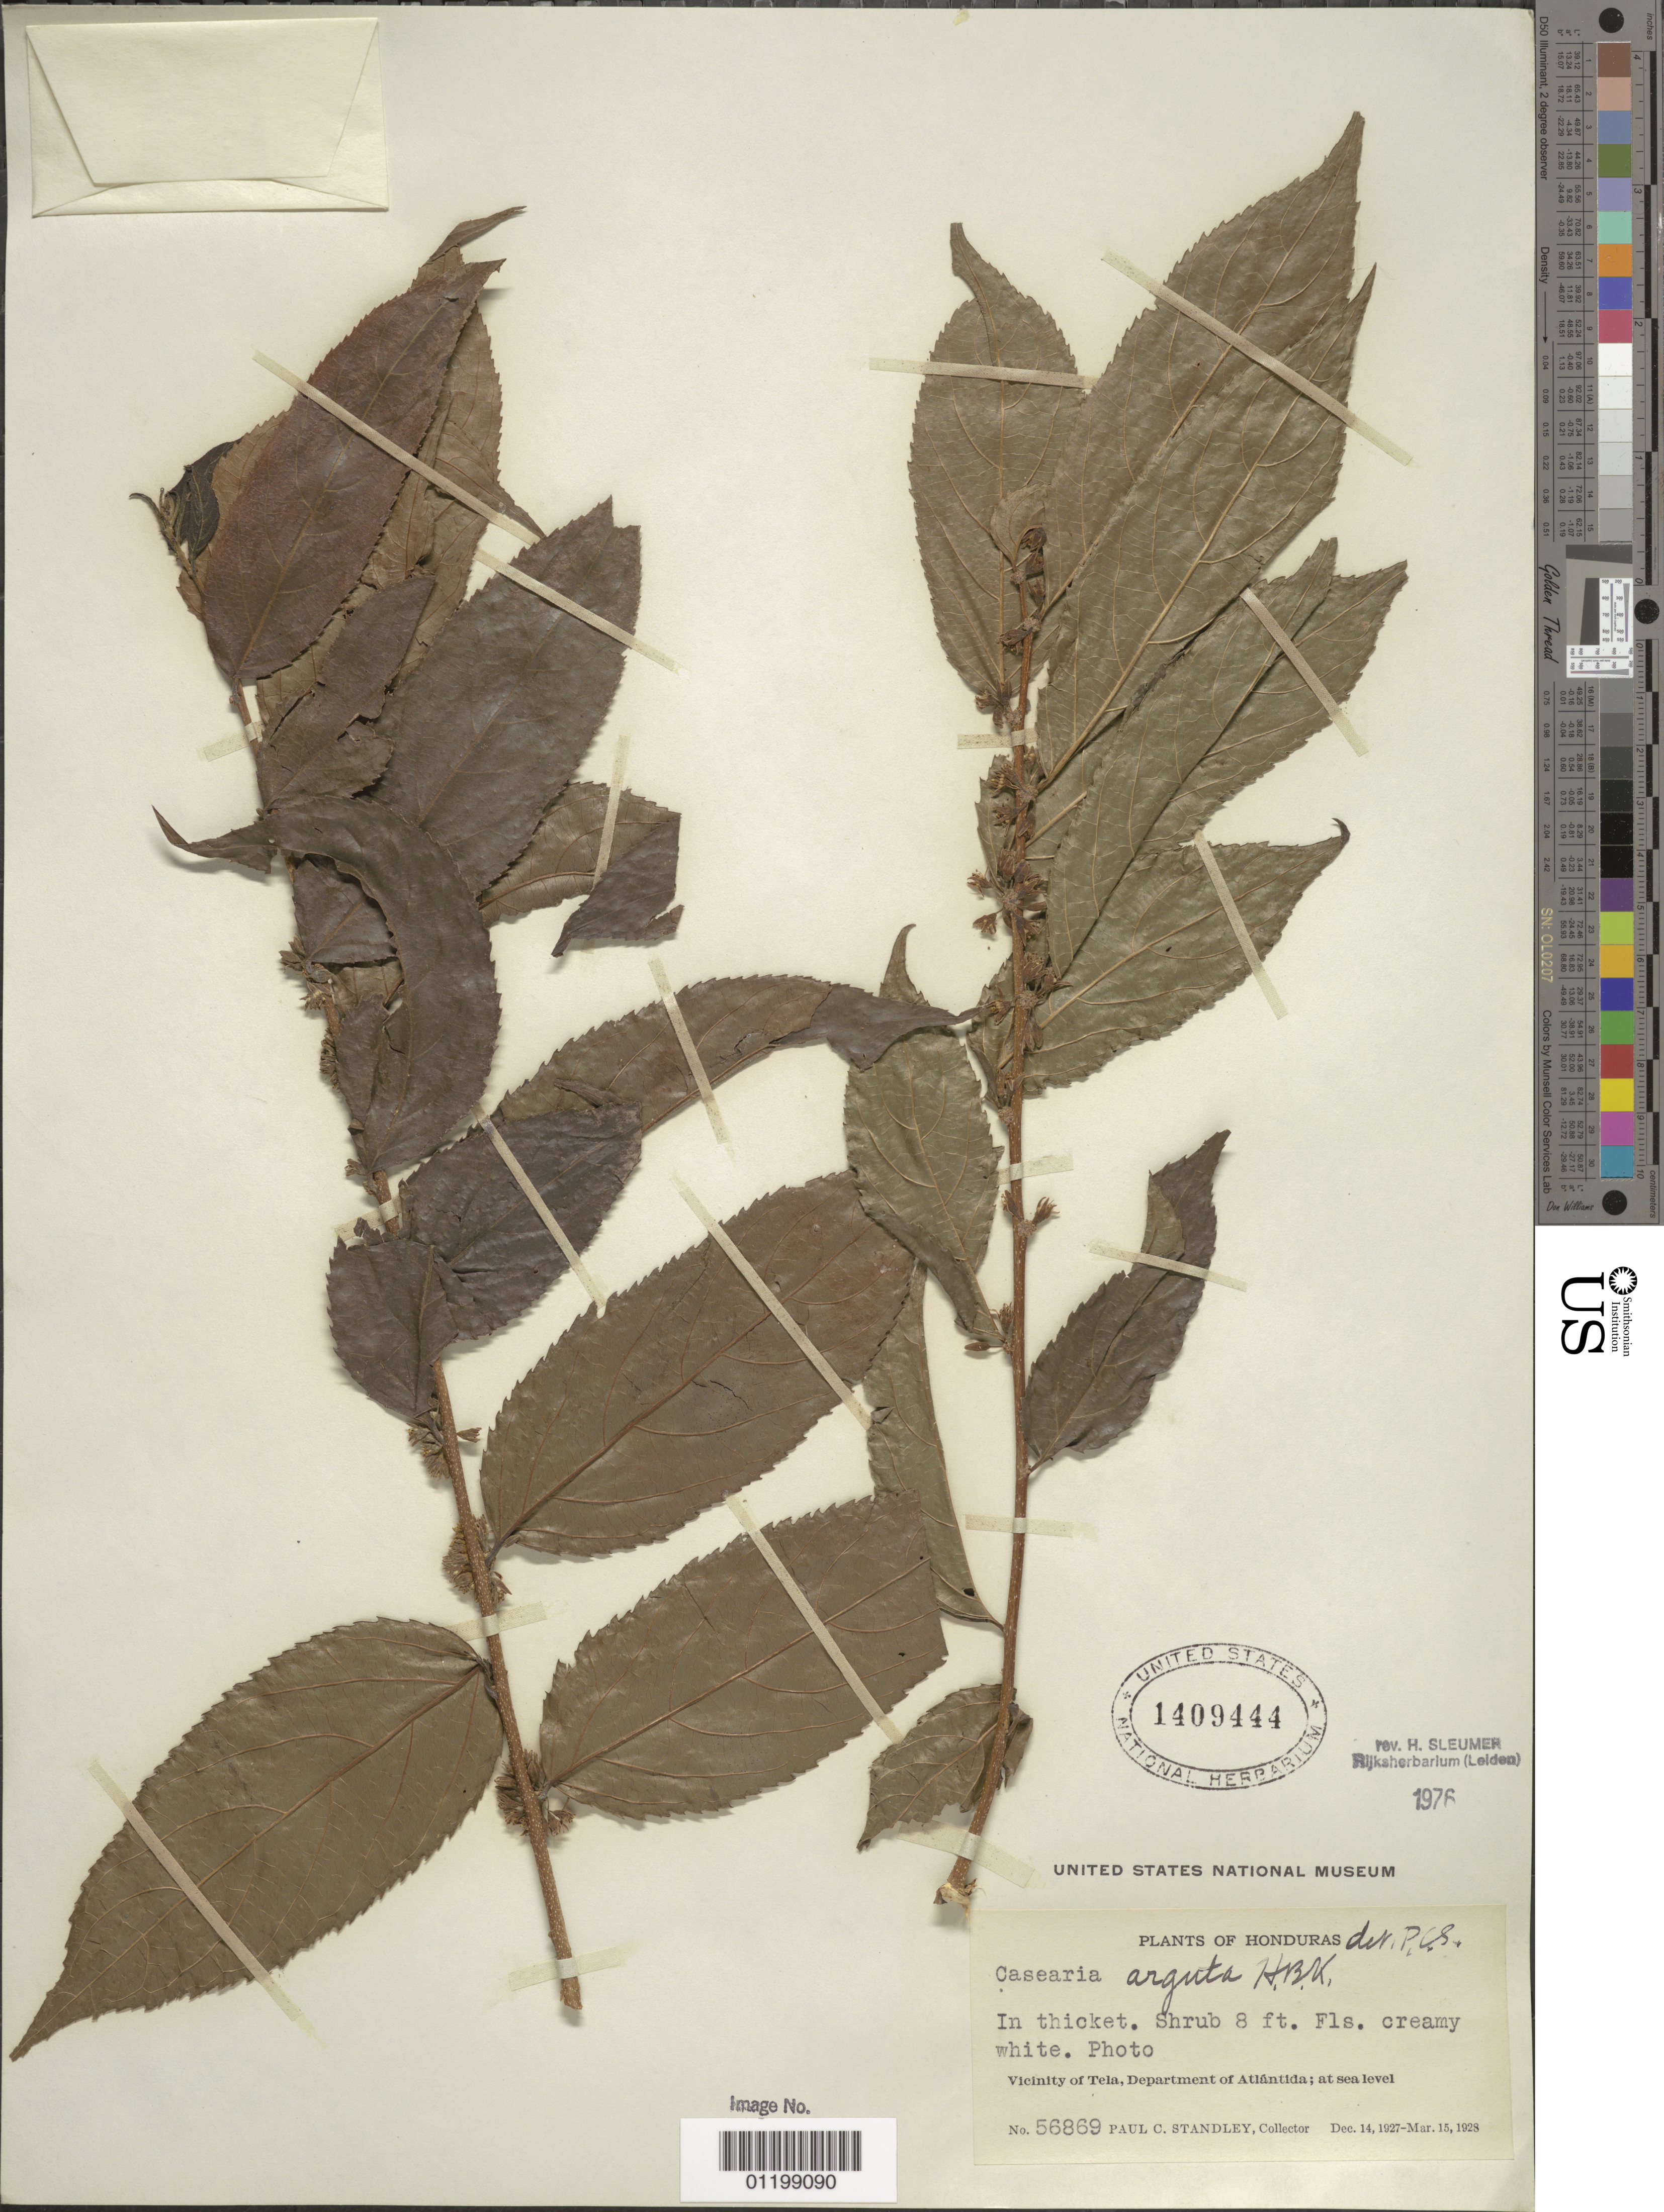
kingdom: Plantae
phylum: Tracheophyta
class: Magnoliopsida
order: Malpighiales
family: Salicaceae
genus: Casearia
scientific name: Casearia arguta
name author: Kunth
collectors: P. C. Standley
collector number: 56869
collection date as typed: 14 Dec 1927 to 15 Mar 1928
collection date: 1927-12-14/1928-03-15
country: Honduras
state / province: Atlántida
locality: Vicinity of Tela, at sea level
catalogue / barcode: US 1409444